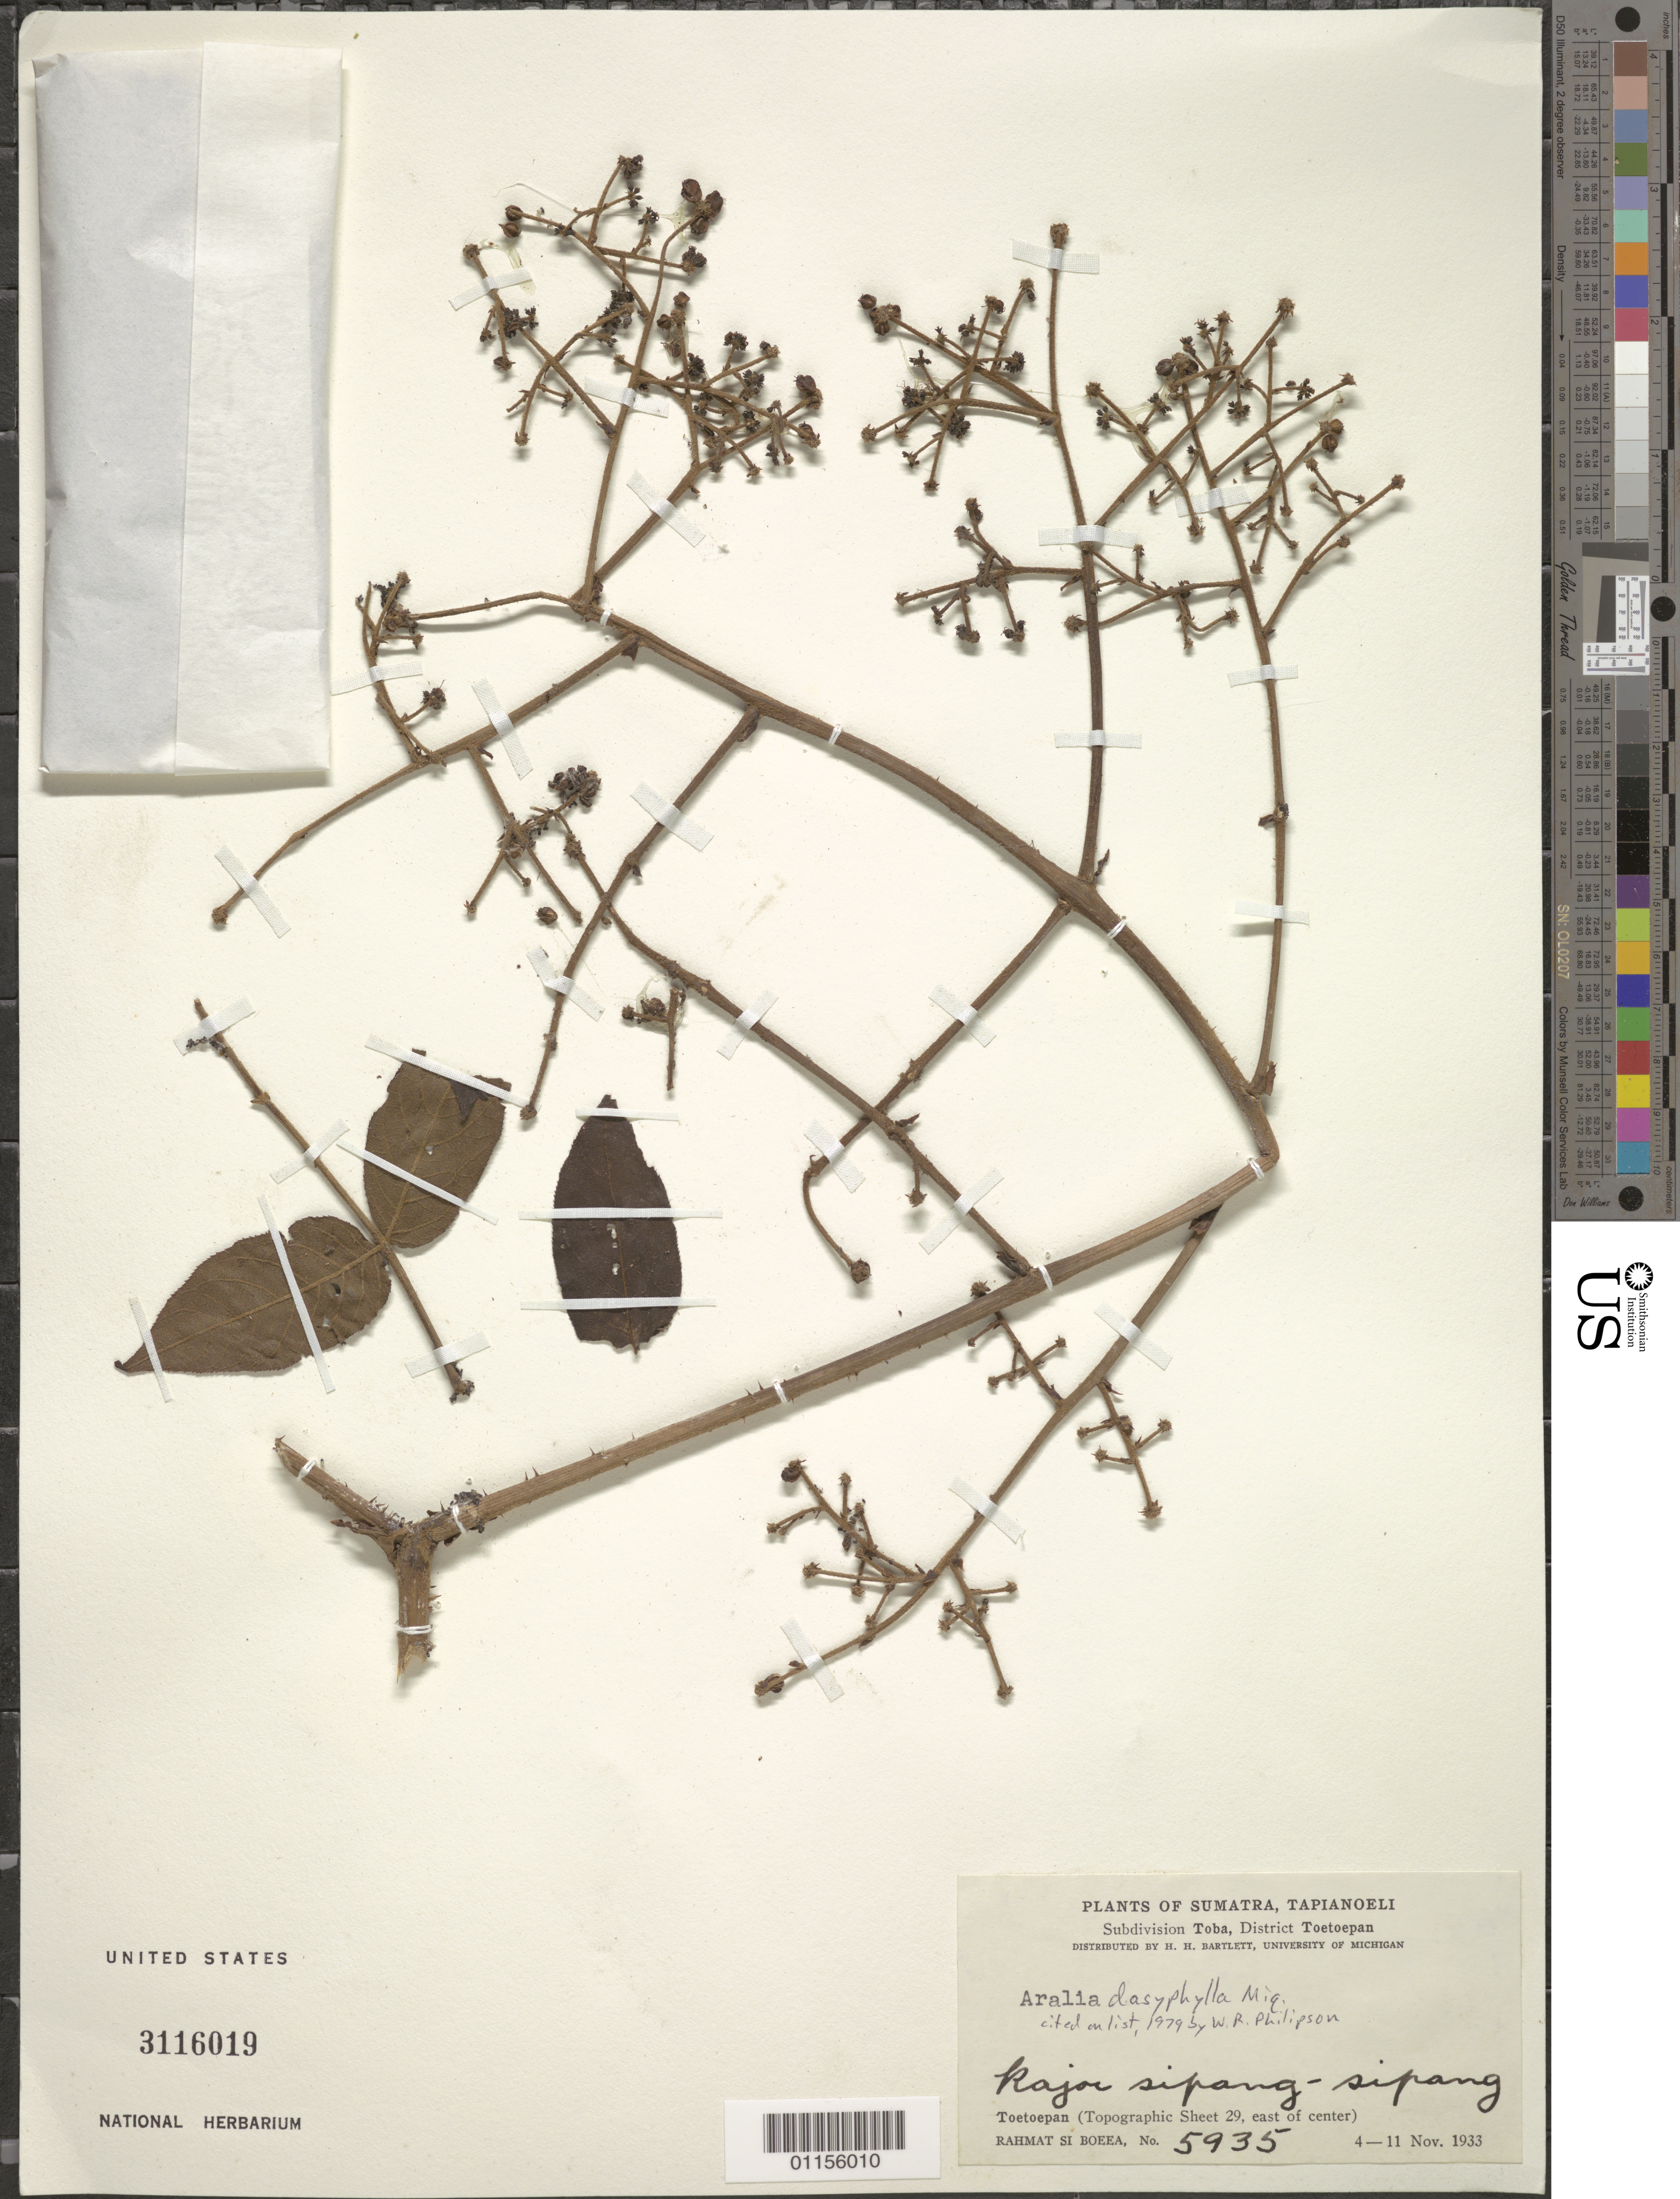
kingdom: Plantae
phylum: Tracheophyta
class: Magnoliopsida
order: Apiales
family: Araliaceae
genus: Aralia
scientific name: Aralia dasyphylla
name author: Miq.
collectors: Rahmat Si Boeea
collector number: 5935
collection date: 1933-11-04/1933-11-11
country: Indonesia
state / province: Sumatra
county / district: Toetoepan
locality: Tapianoeli. Subdivision Toba.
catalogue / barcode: US 3116019